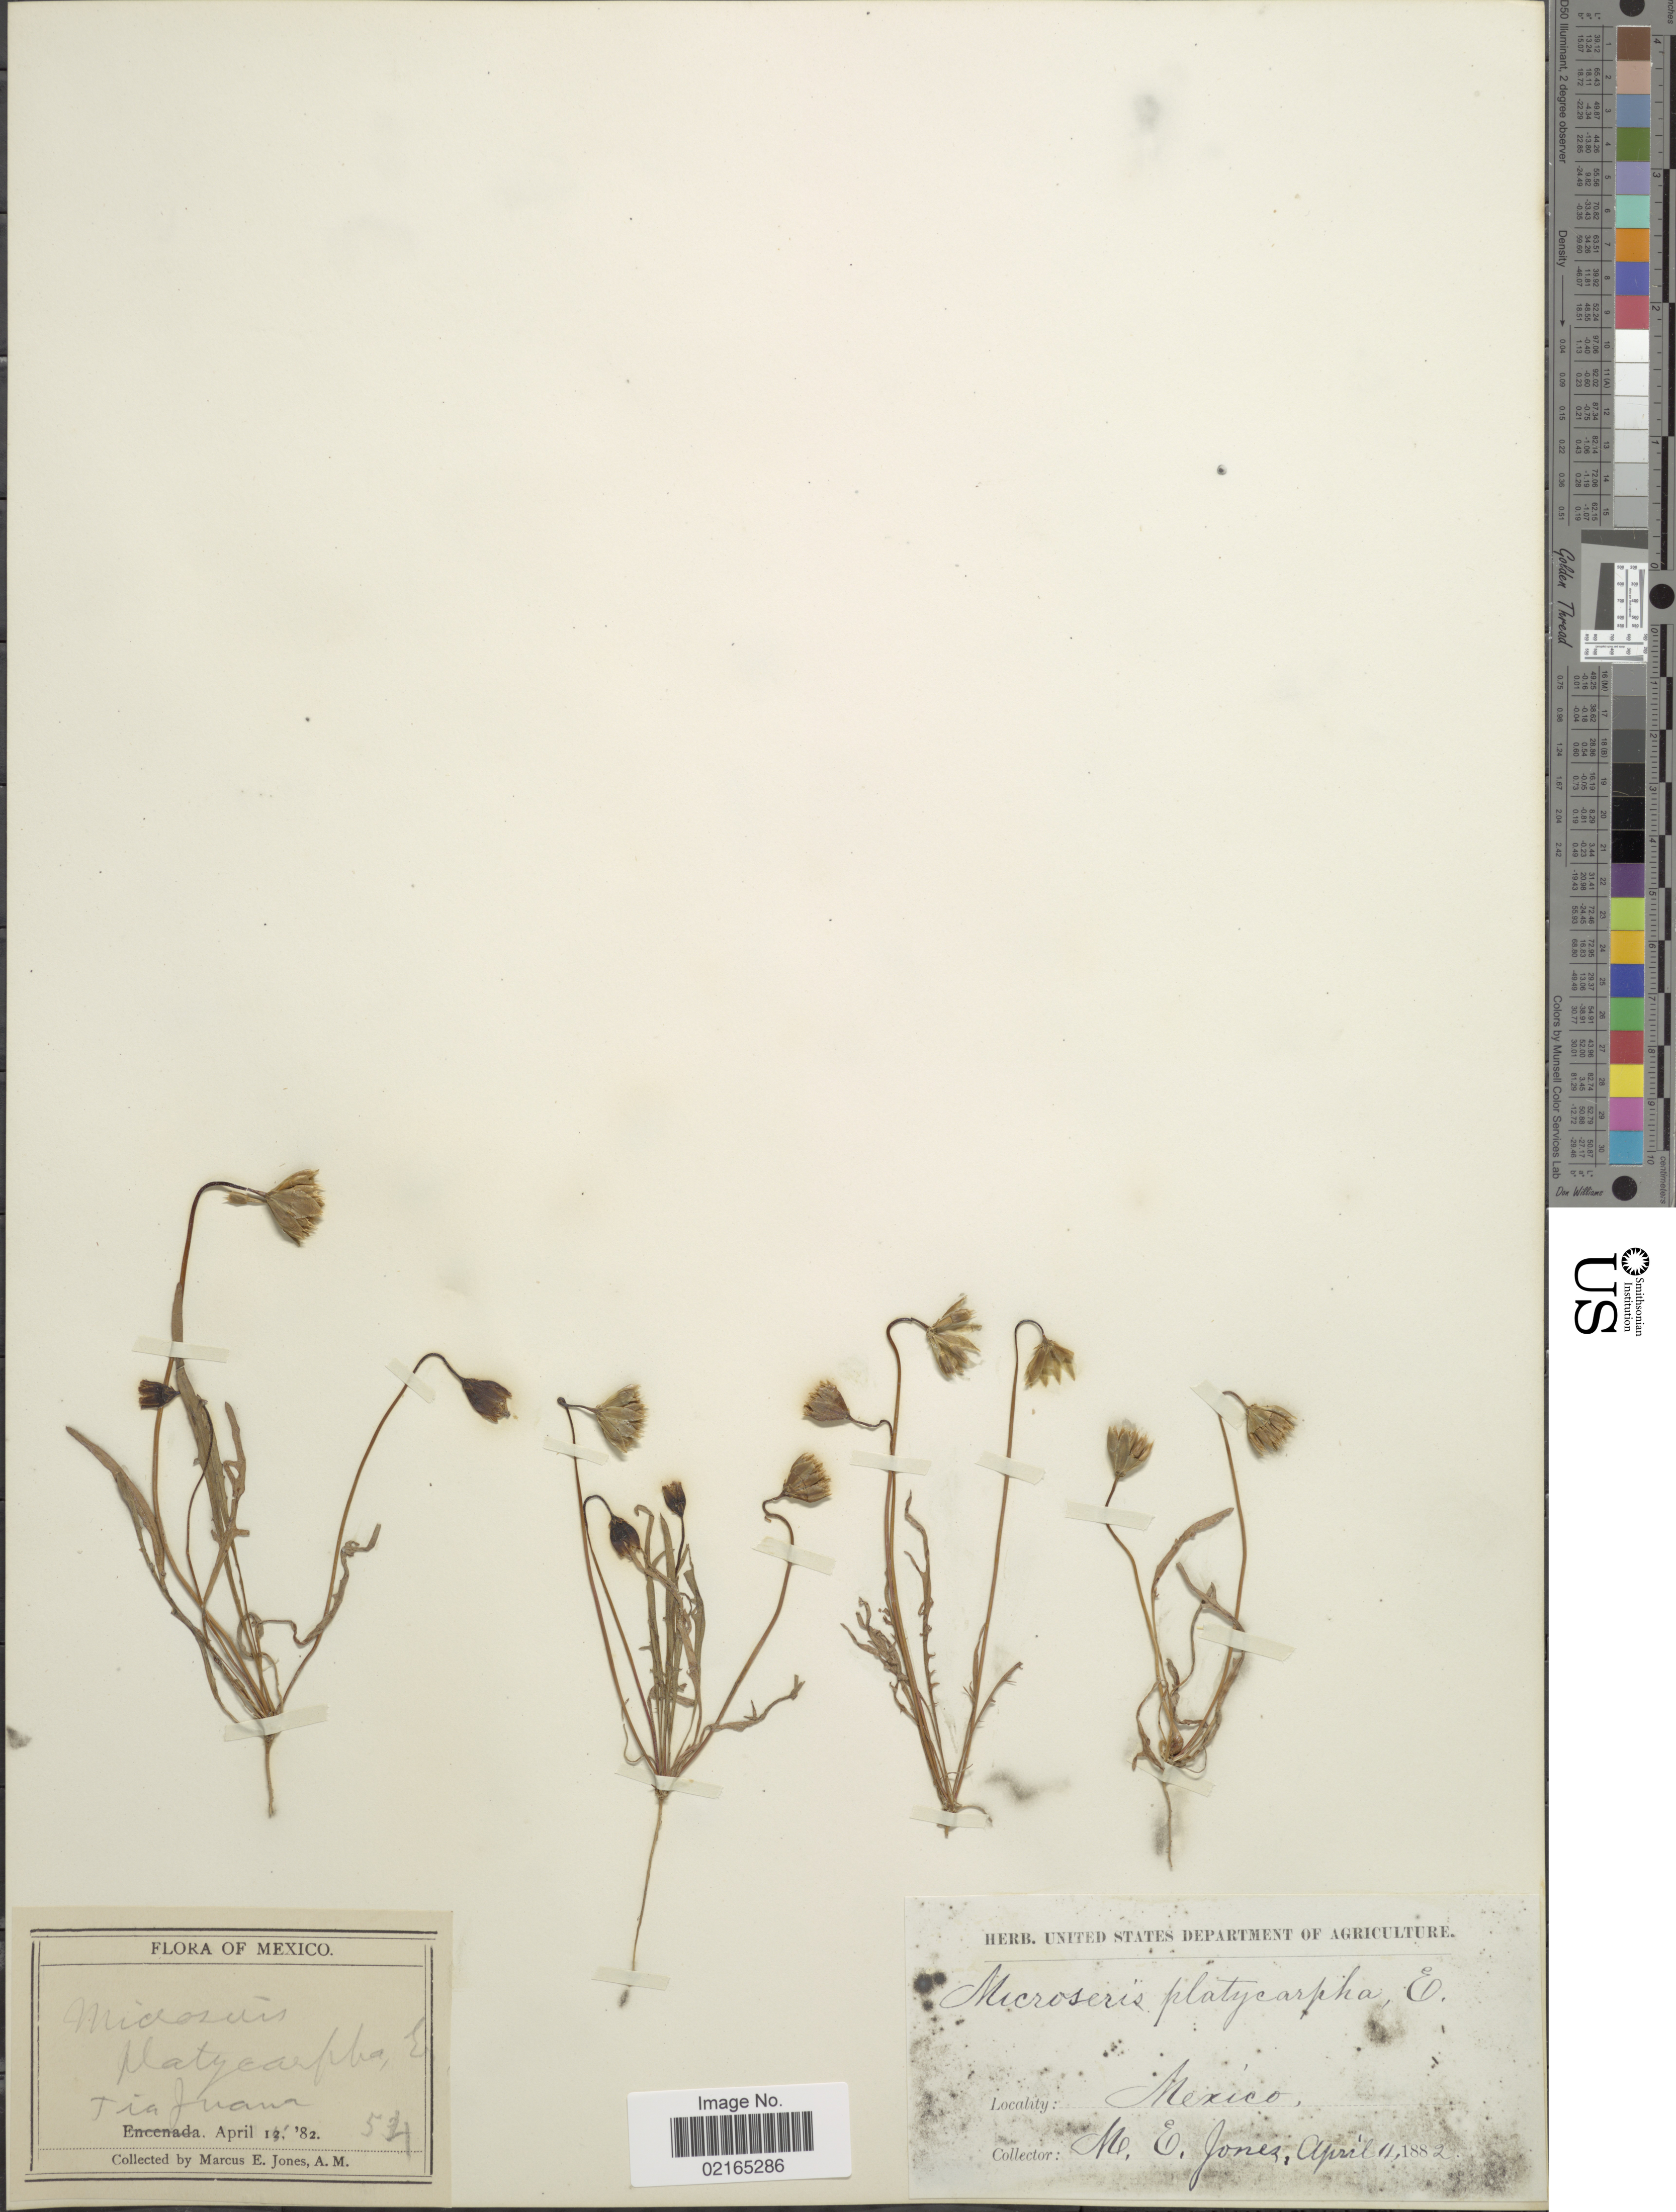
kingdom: Plantae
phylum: Tracheophyta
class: Magnoliopsida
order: Asterales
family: Asteraceae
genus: Microseris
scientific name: Microseris douglasii subsp. platycarpha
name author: (A. Gray) K.L. Chambers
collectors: M. E. Jones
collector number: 54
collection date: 1882-04-11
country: Mexico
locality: Tia Juana